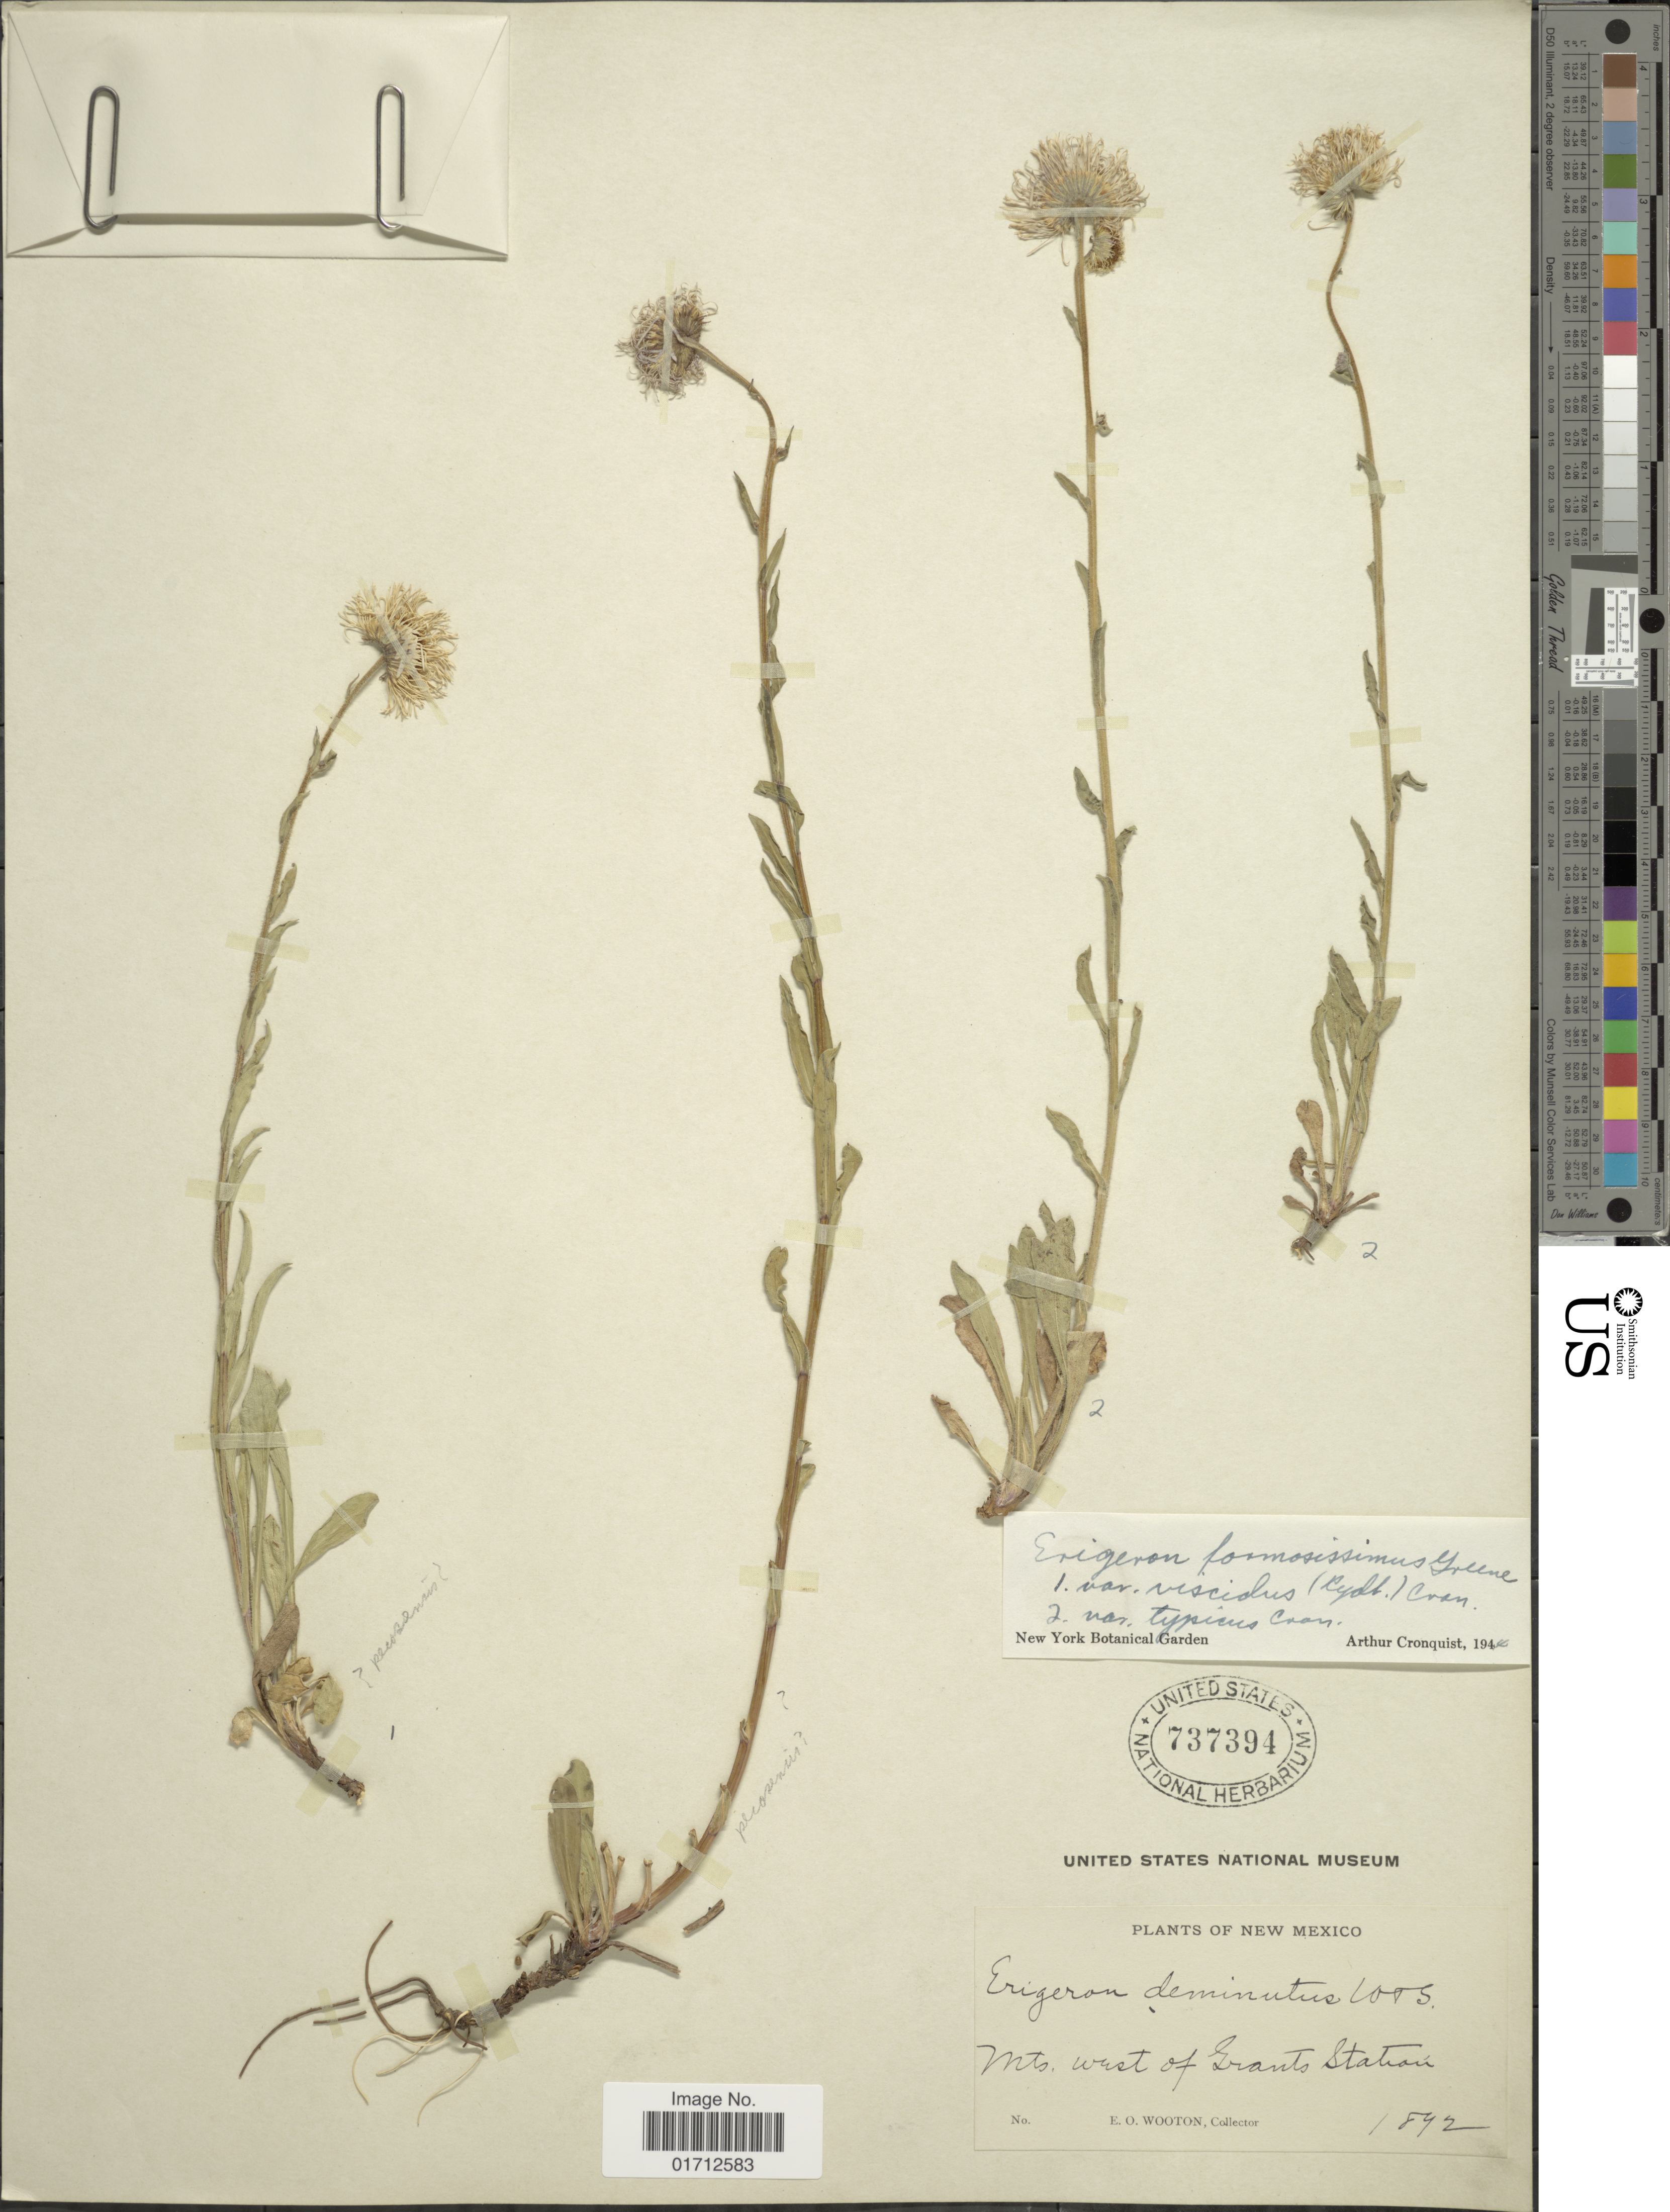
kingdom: Plantae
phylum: Tracheophyta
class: Magnoliopsida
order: Asterales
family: Asteraceae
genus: Erigeron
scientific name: Erigeron formosissimus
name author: Greene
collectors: E. O. Wooton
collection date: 1892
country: United States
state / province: New Mexico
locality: Mts. west of Grants Station.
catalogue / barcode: US 737394